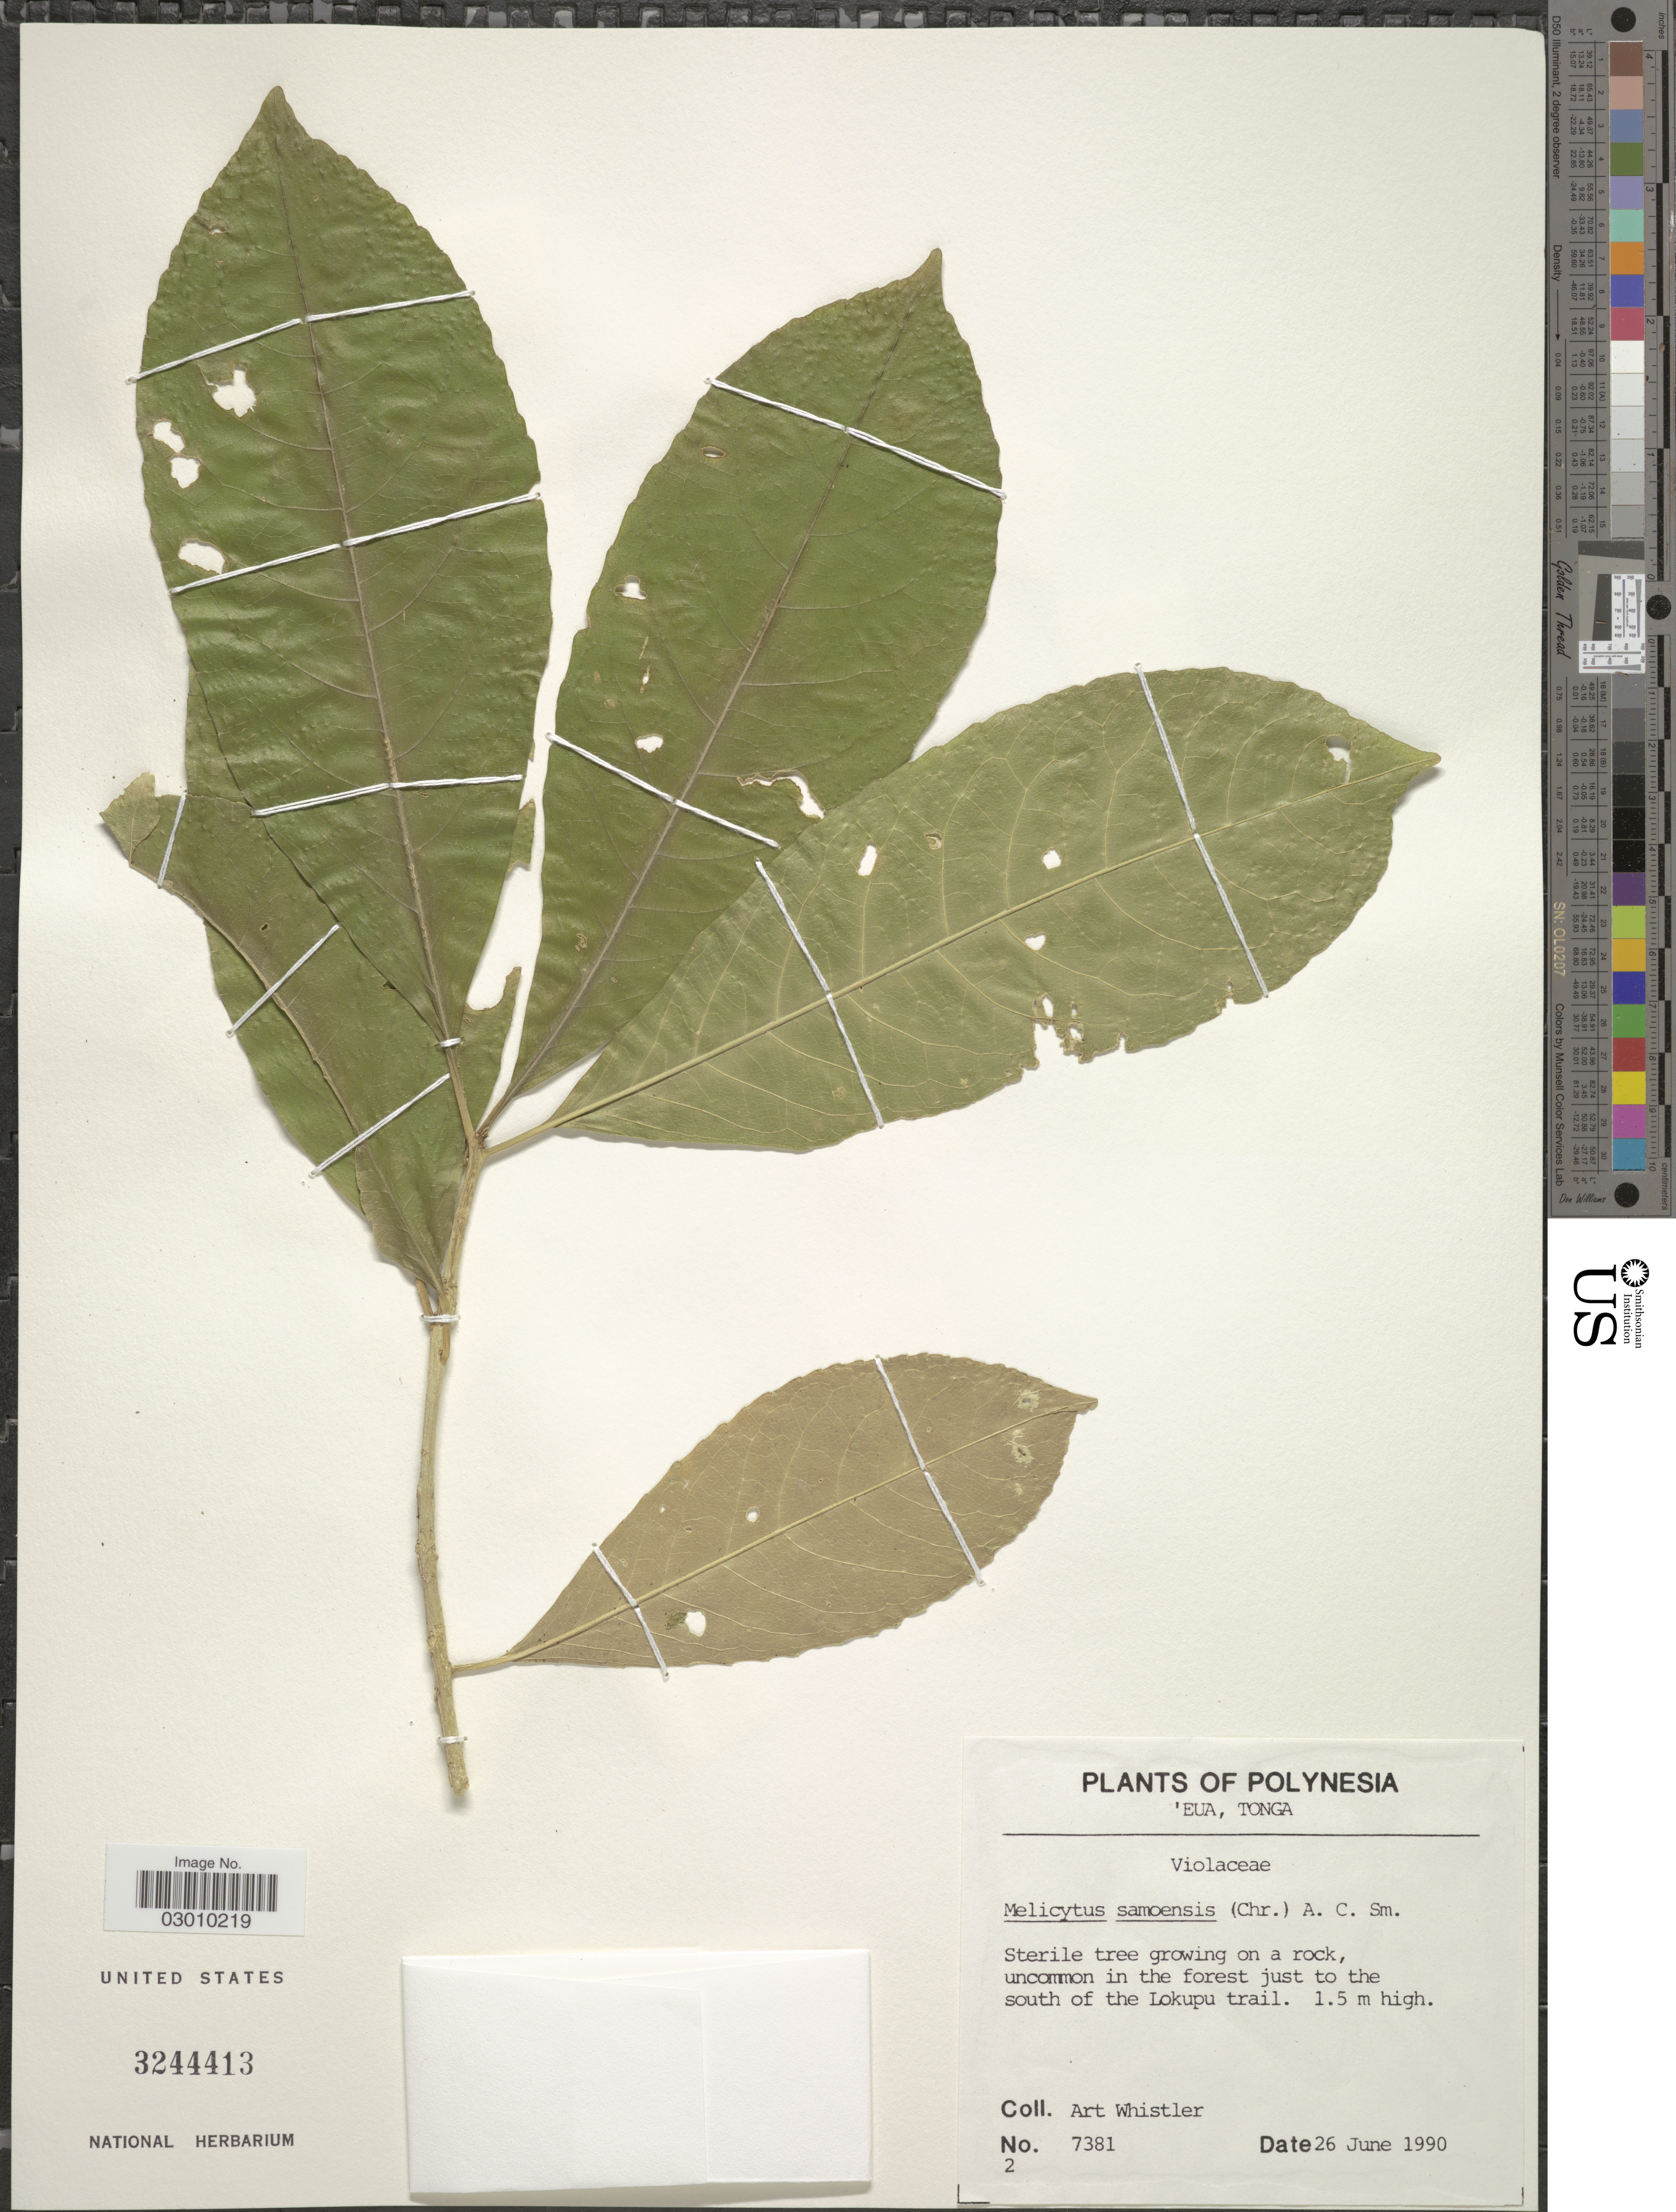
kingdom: Plantae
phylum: Tracheophyta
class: Magnoliopsida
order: Malpighiales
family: Violaceae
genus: Melicytus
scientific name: Melicytus samoensis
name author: (Christoph.) A.C. Sm.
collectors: A. Whistler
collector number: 7381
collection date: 1990-06-26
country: Tonga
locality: Polynesia. 'Eua. South of the Lokupu trail.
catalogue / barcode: US 3244413